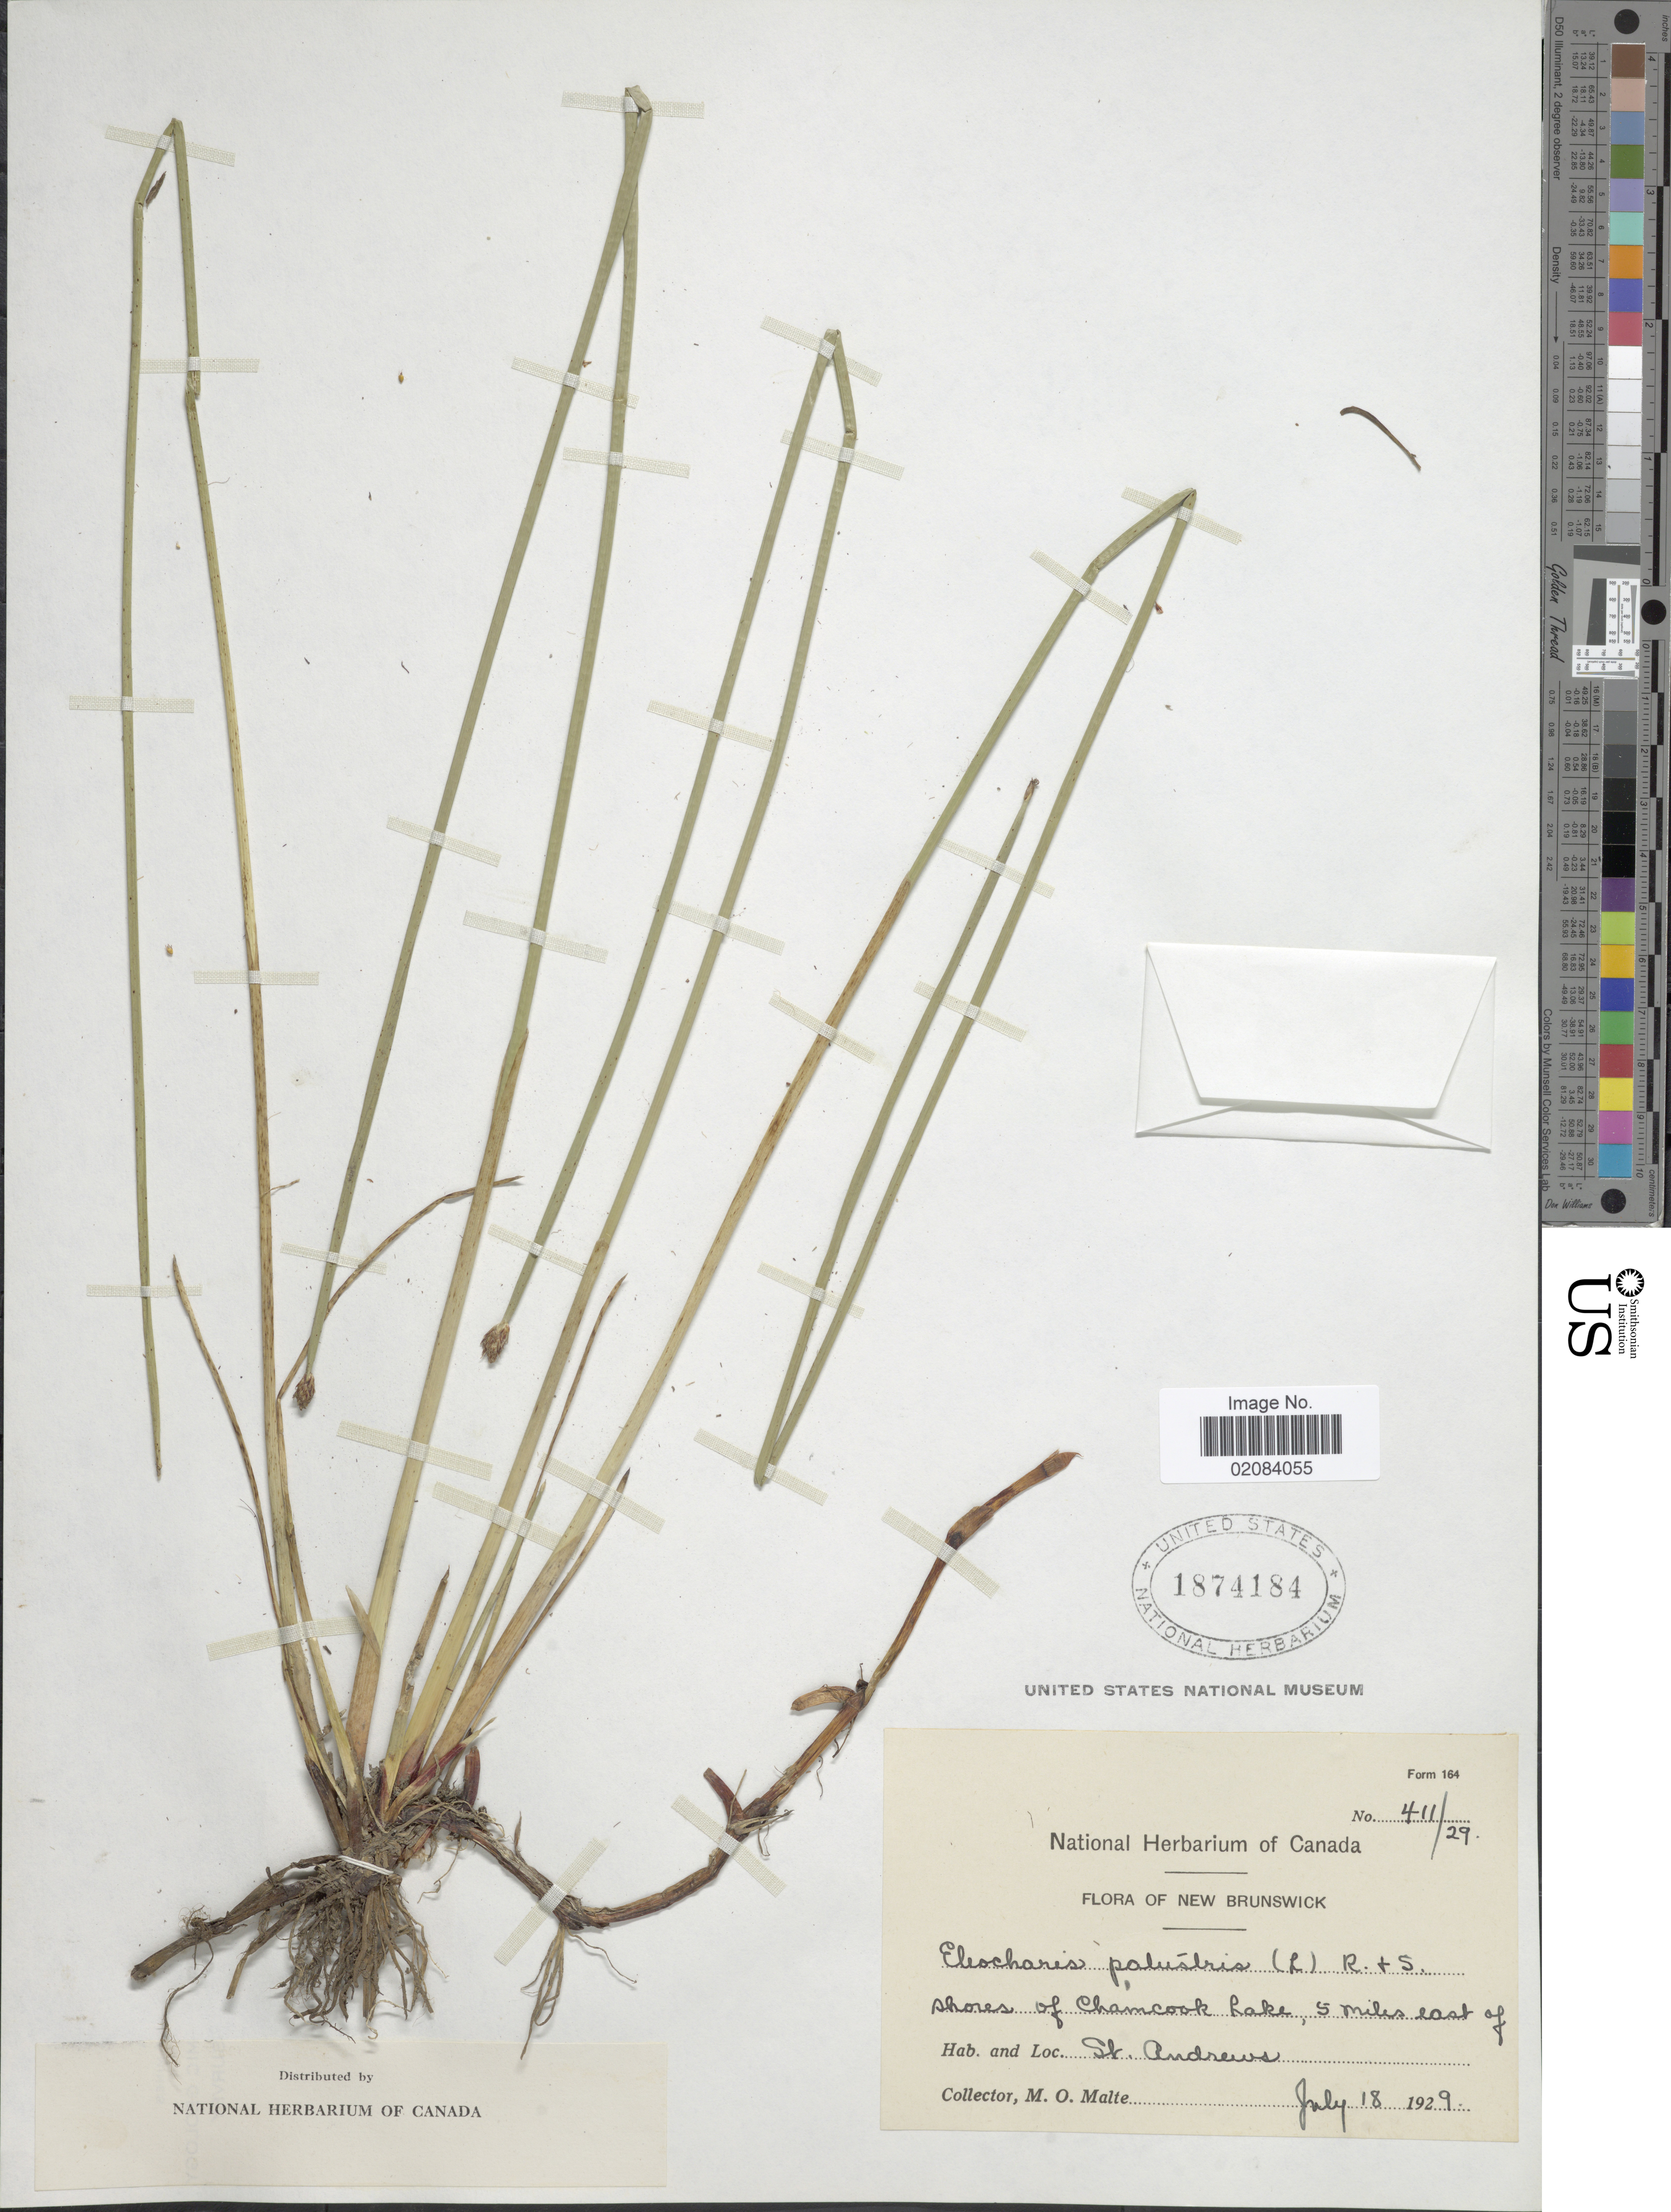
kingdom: Plantae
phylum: Tracheophyta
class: Liliopsida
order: Poales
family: Cyperaceae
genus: Eleocharis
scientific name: Eleocharis palustris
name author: (L.) Roem. & Schult.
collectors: M. O. Malte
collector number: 411/29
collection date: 1929-07-18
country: Canada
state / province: New Brunswick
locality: New Brunswick, Shore s of Chamcook Lake, 5 miles east of St. Andrews.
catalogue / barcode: US 1874184